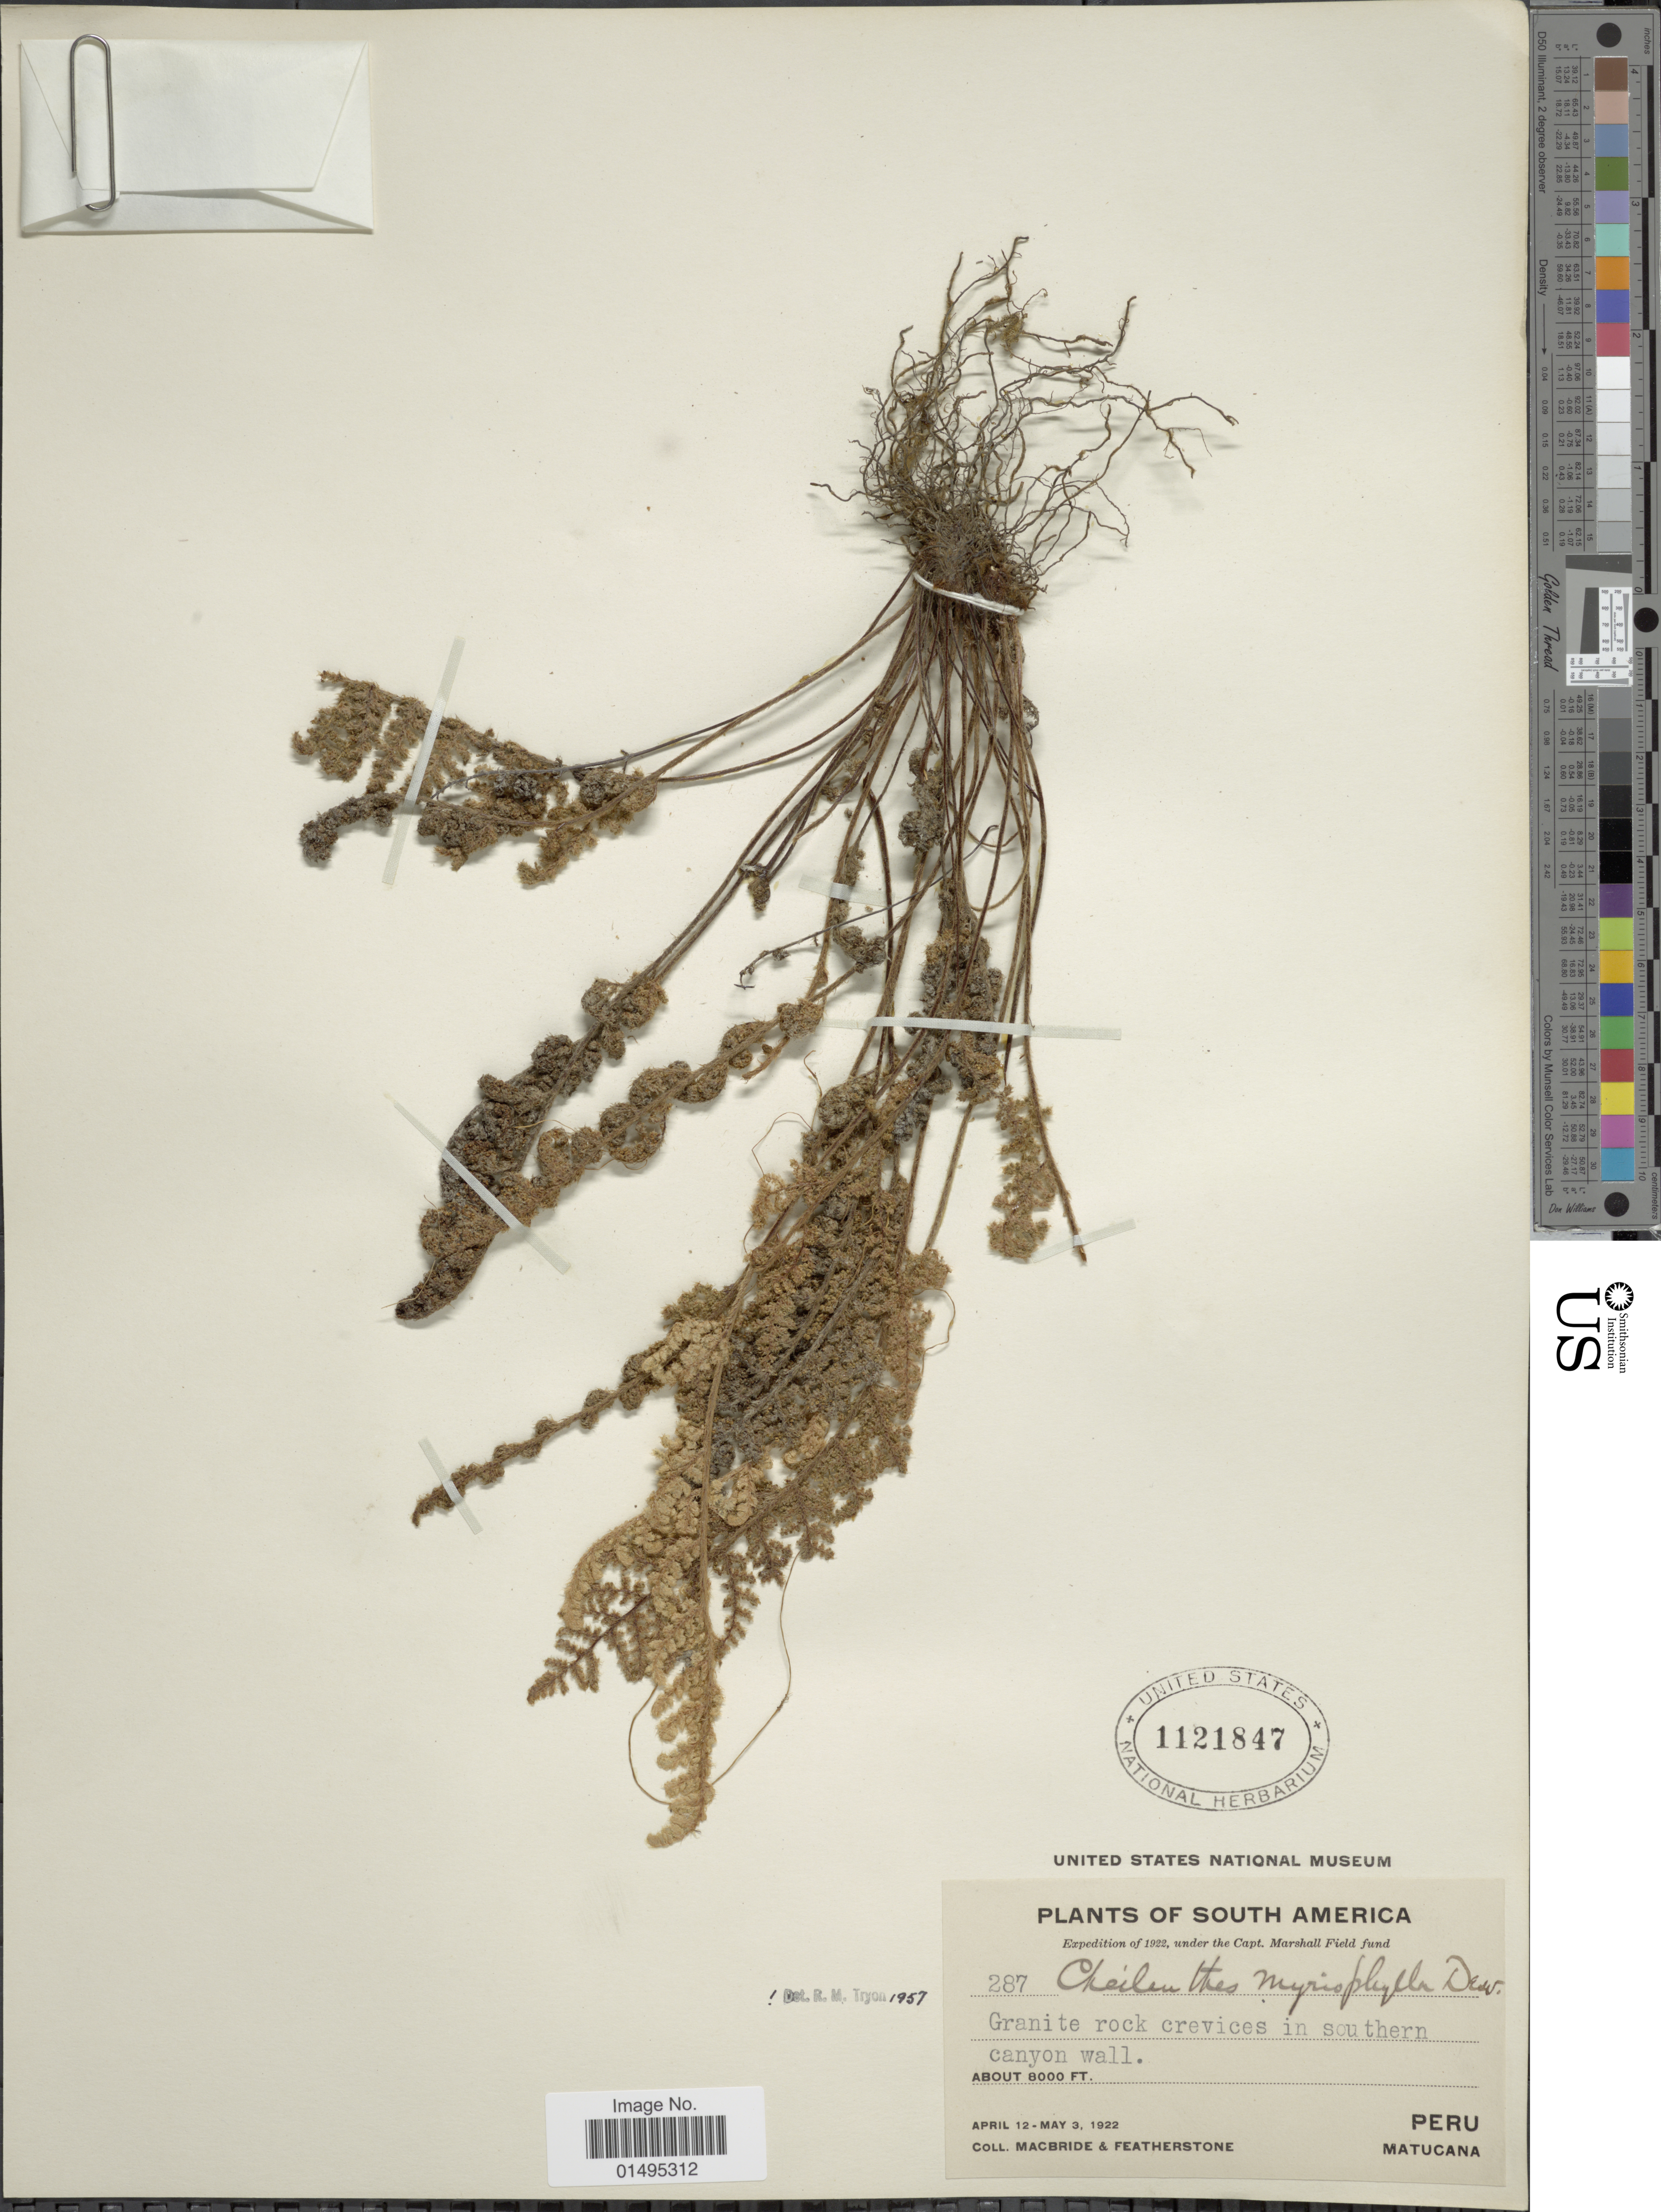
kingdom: Plantae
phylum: Tracheophyta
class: Polypodiopsida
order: Polypodiales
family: Pteridaceae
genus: Myriopteris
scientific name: Myriopteris myriophylla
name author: (Desv.) J. Sm.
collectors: Macbride, -- & -. Featherstone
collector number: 287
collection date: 1922-04-12/1922-05-03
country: Peru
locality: South America, Peru, Matucana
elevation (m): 2438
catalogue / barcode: US 1121847